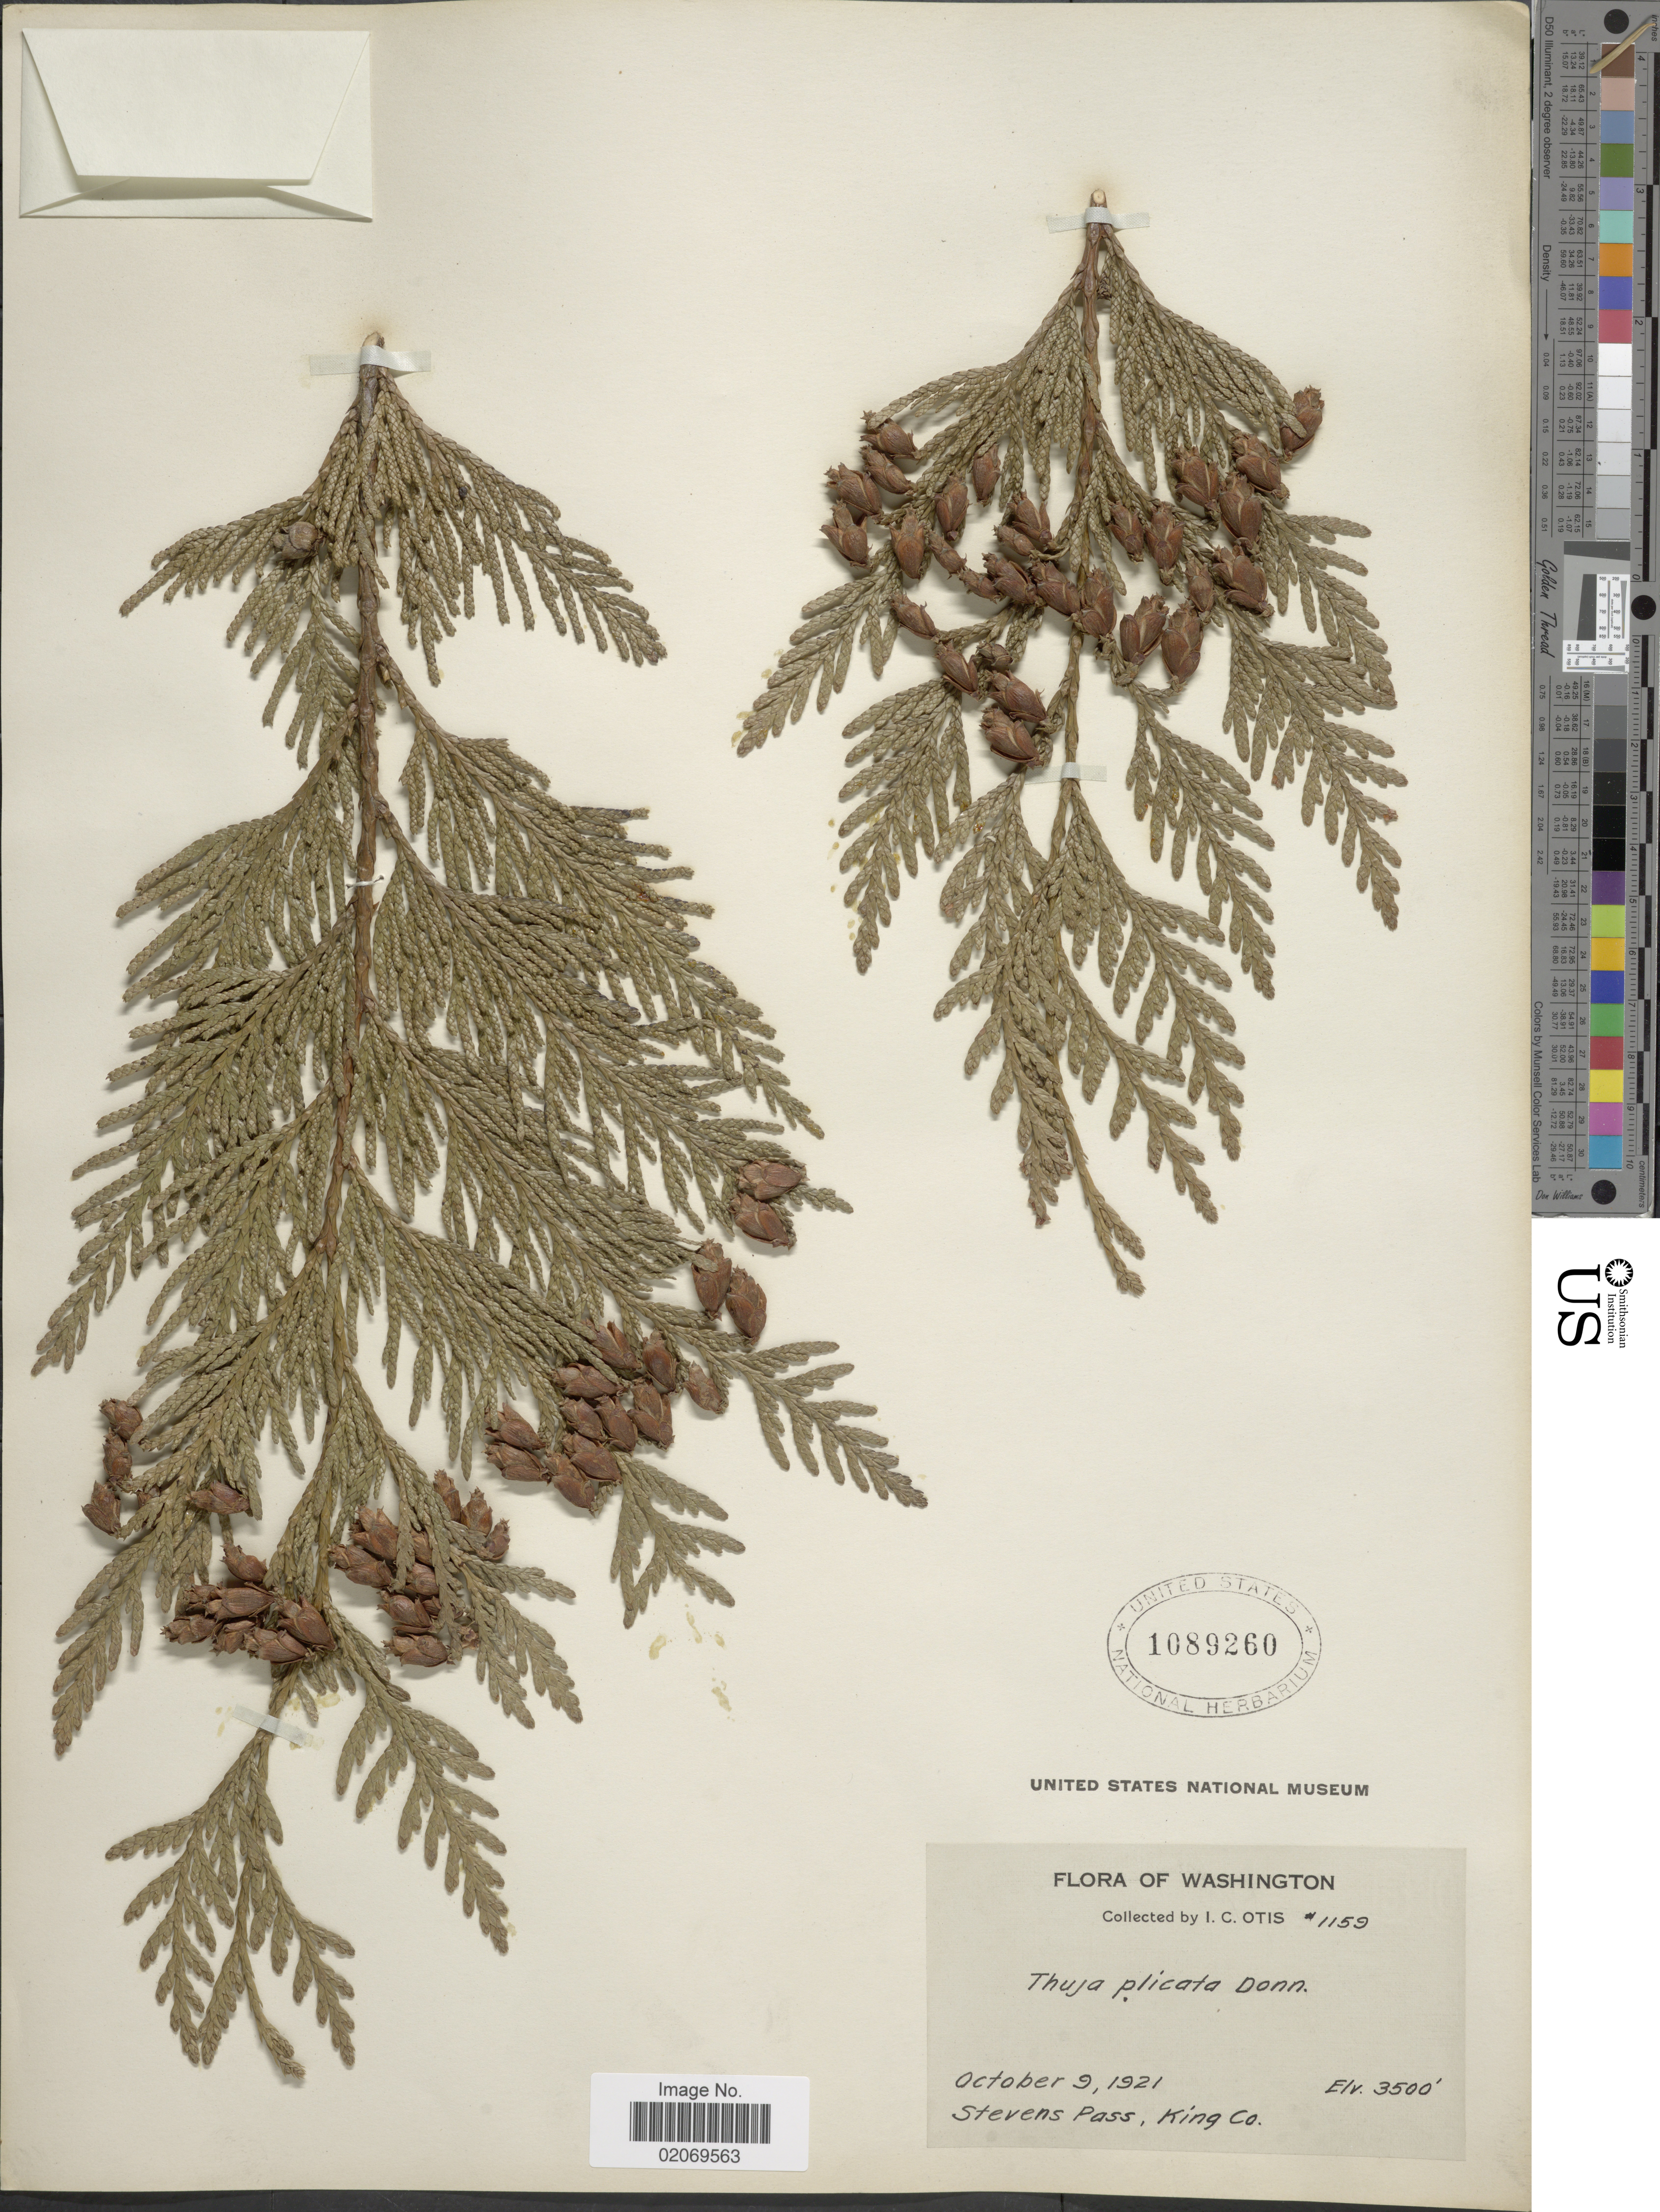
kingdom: Plantae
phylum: Tracheophyta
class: Pinopsida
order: Pinales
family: Cupressaceae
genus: Thuja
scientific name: Thuja plicata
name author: Donn & D. Don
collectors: I. C. Otis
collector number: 1159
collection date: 1921-10-09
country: United States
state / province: Washington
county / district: King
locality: Stevens Pass, King Co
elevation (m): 1067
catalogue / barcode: US 1089260